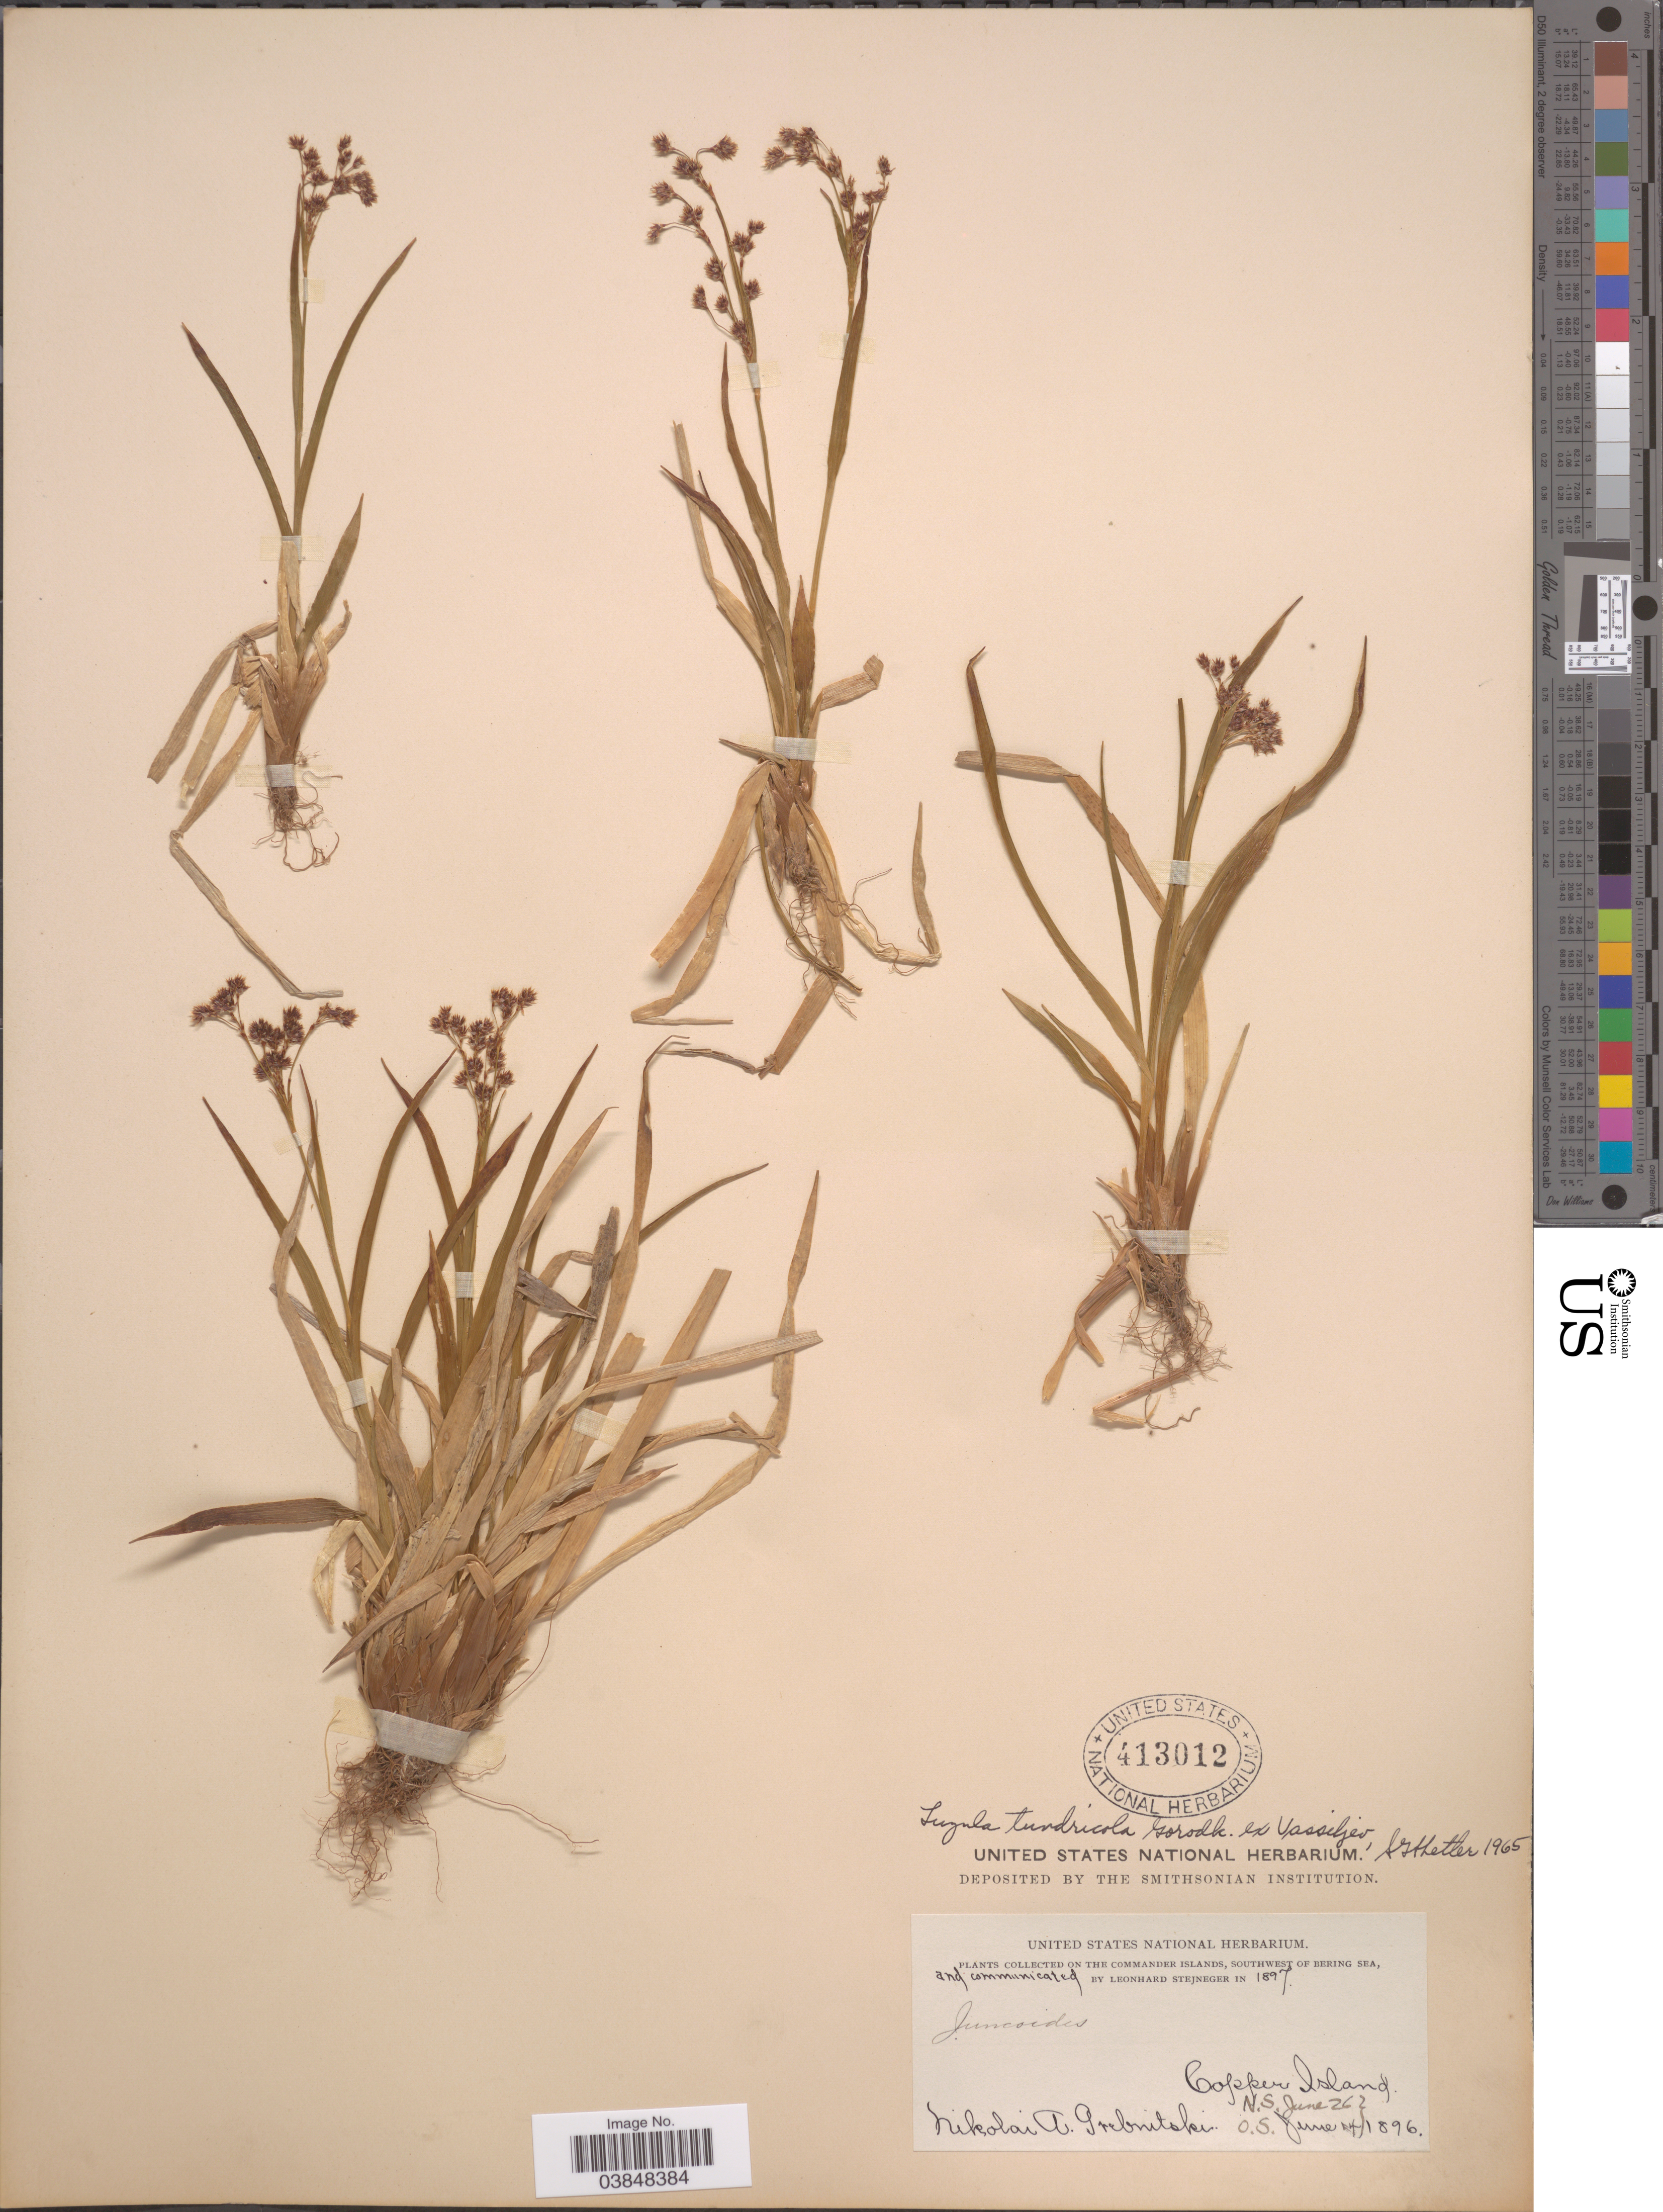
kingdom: Plantae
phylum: Tracheophyta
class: Liliopsida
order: Poales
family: Juncaceae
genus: Luzula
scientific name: Luzula tundricola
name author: (Gorodkov) V. Vassil.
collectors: N. Grebritski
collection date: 1896-06-14/1896-06-26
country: Russian Federation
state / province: Kamchatka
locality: On the Commander Islands, Southwest of Bering Sea. Copper Island.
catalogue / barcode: US 413012